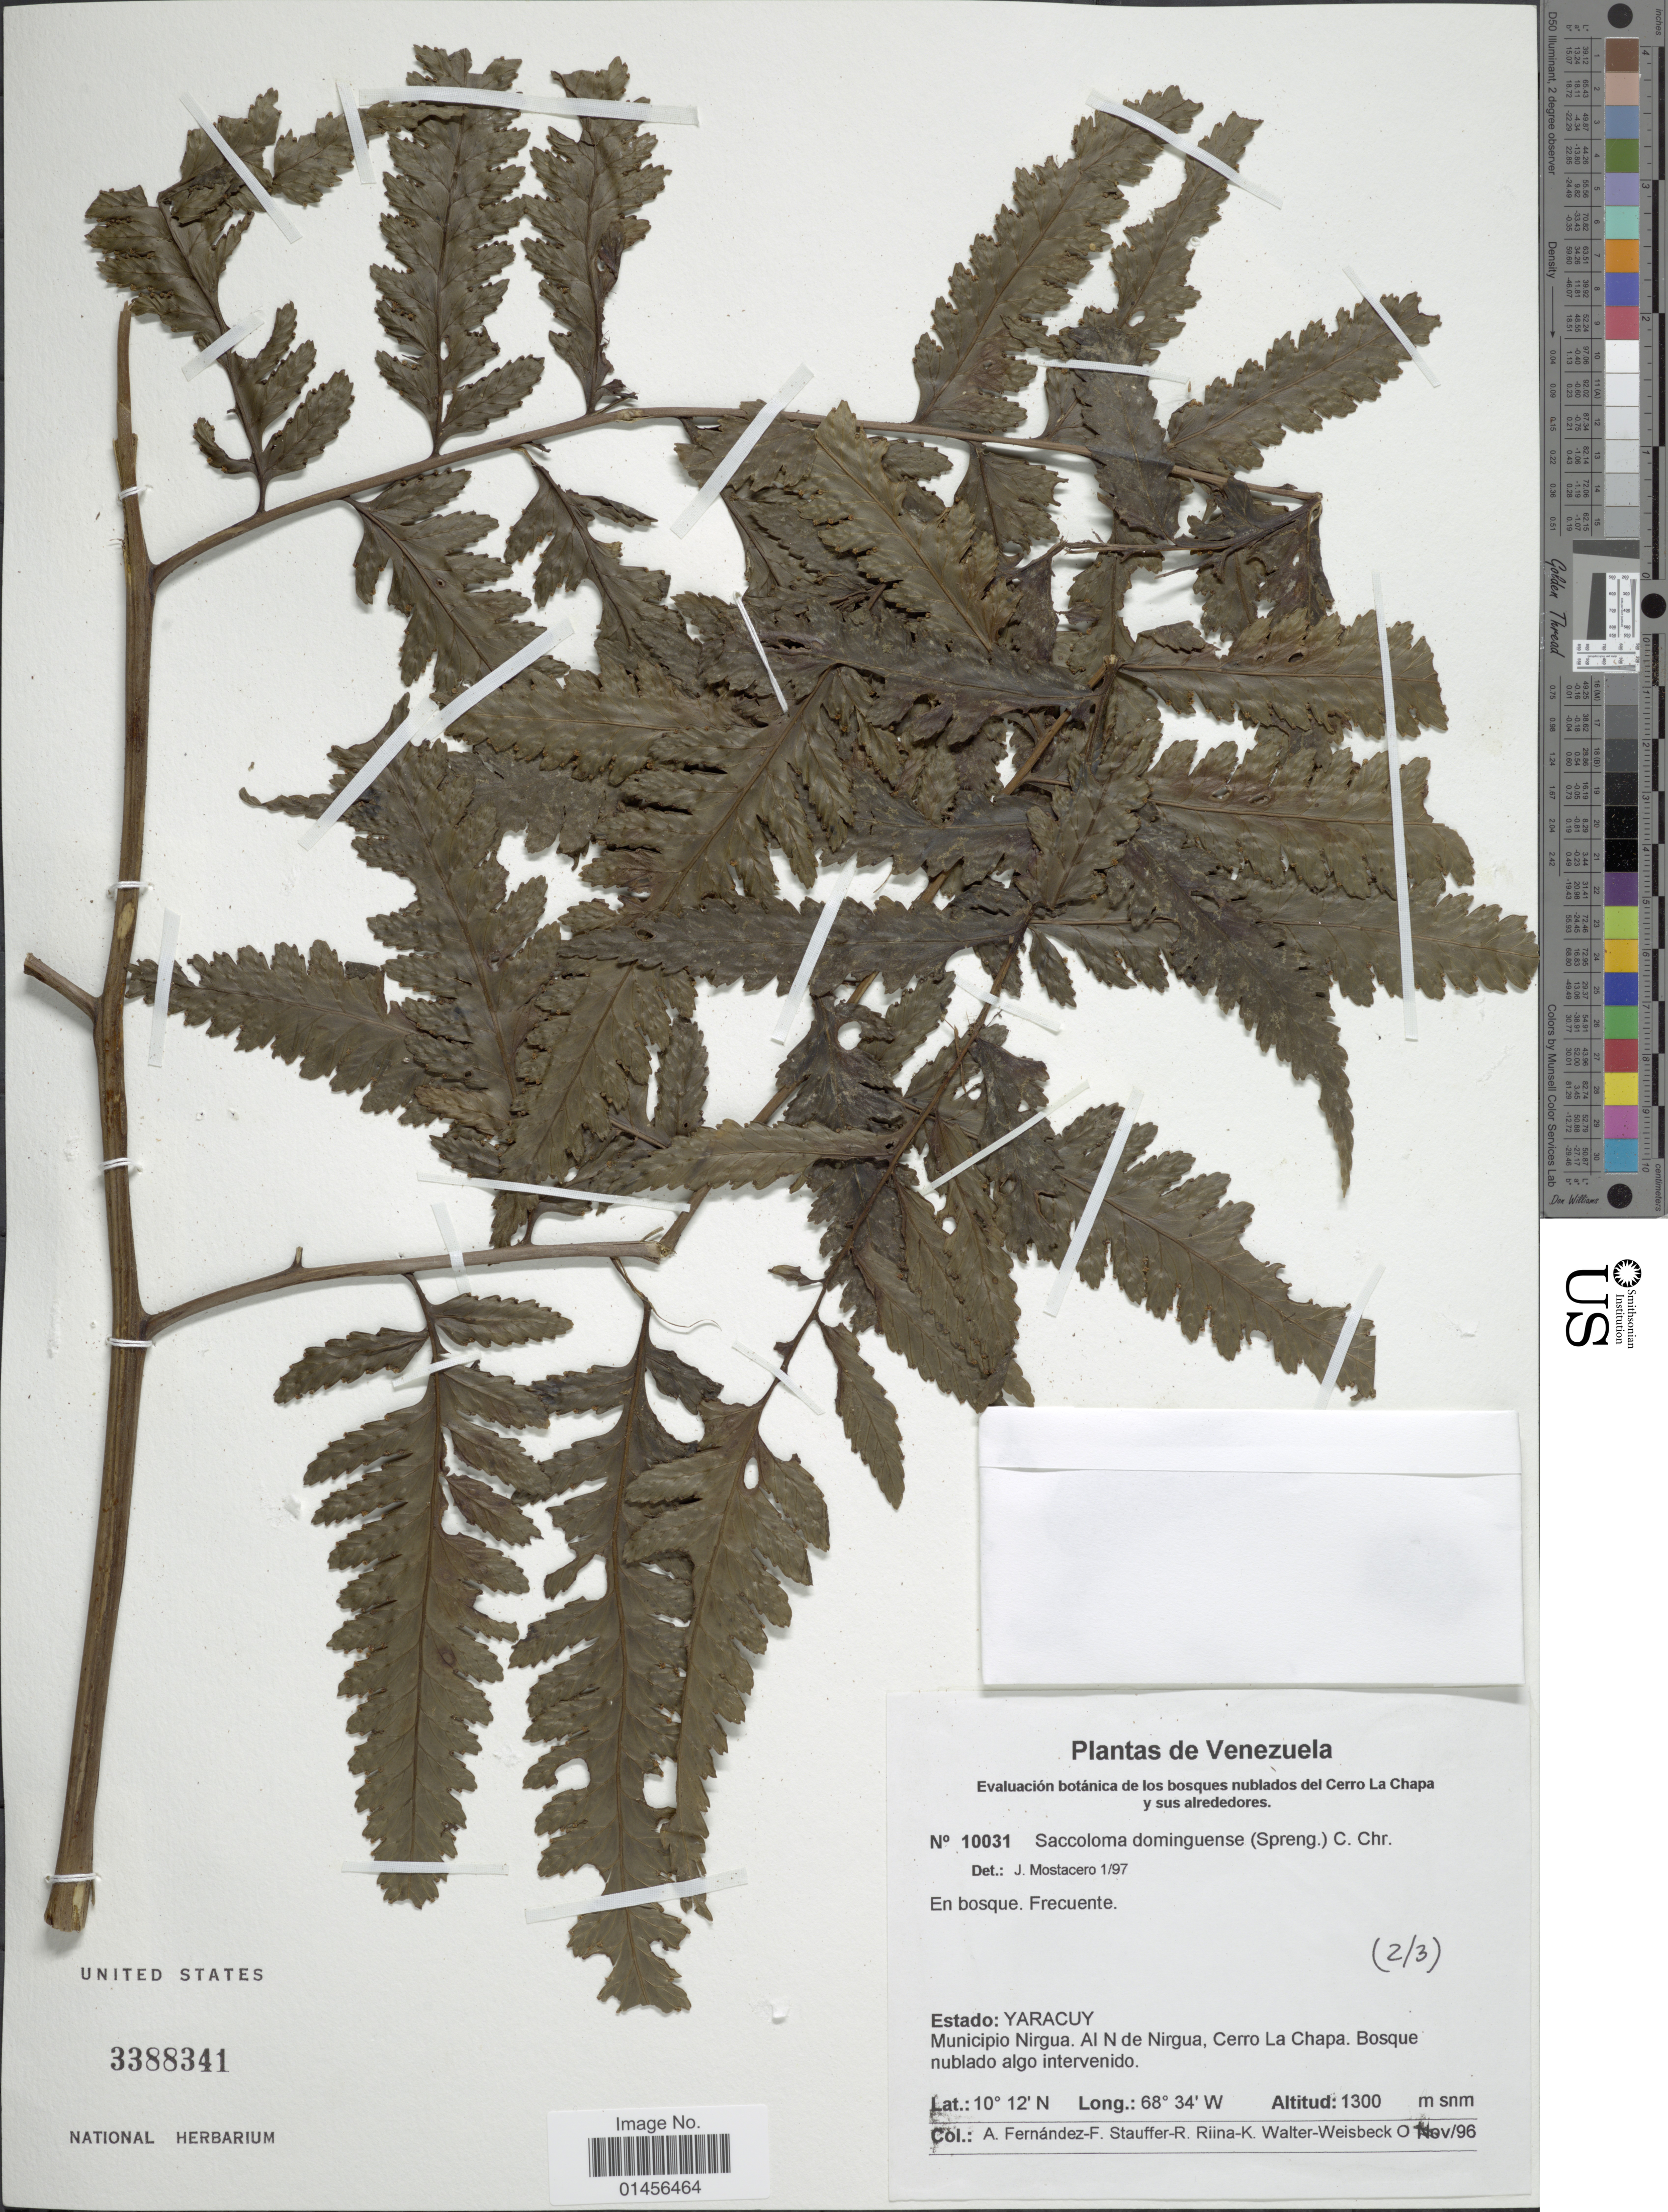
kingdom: Plantae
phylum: Tracheophyta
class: Polypodiopsida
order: Polypodiales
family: Saccolomataceae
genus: Saccoloma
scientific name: Saccoloma domingense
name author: (Spreng.) C. Chr.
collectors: A. Fernández F., F. W. Stauffer, R. Riina, K. Walter-Weissbeck & O. Kunert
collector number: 10031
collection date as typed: Transcribed d/m/y: //96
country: Venezuela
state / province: Yaracuy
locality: Municpio Nirgua. Al n de Nirgau, Cerro La Chappa. Bosque nublado algo intervenido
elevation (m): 1300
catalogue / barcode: US 3388341